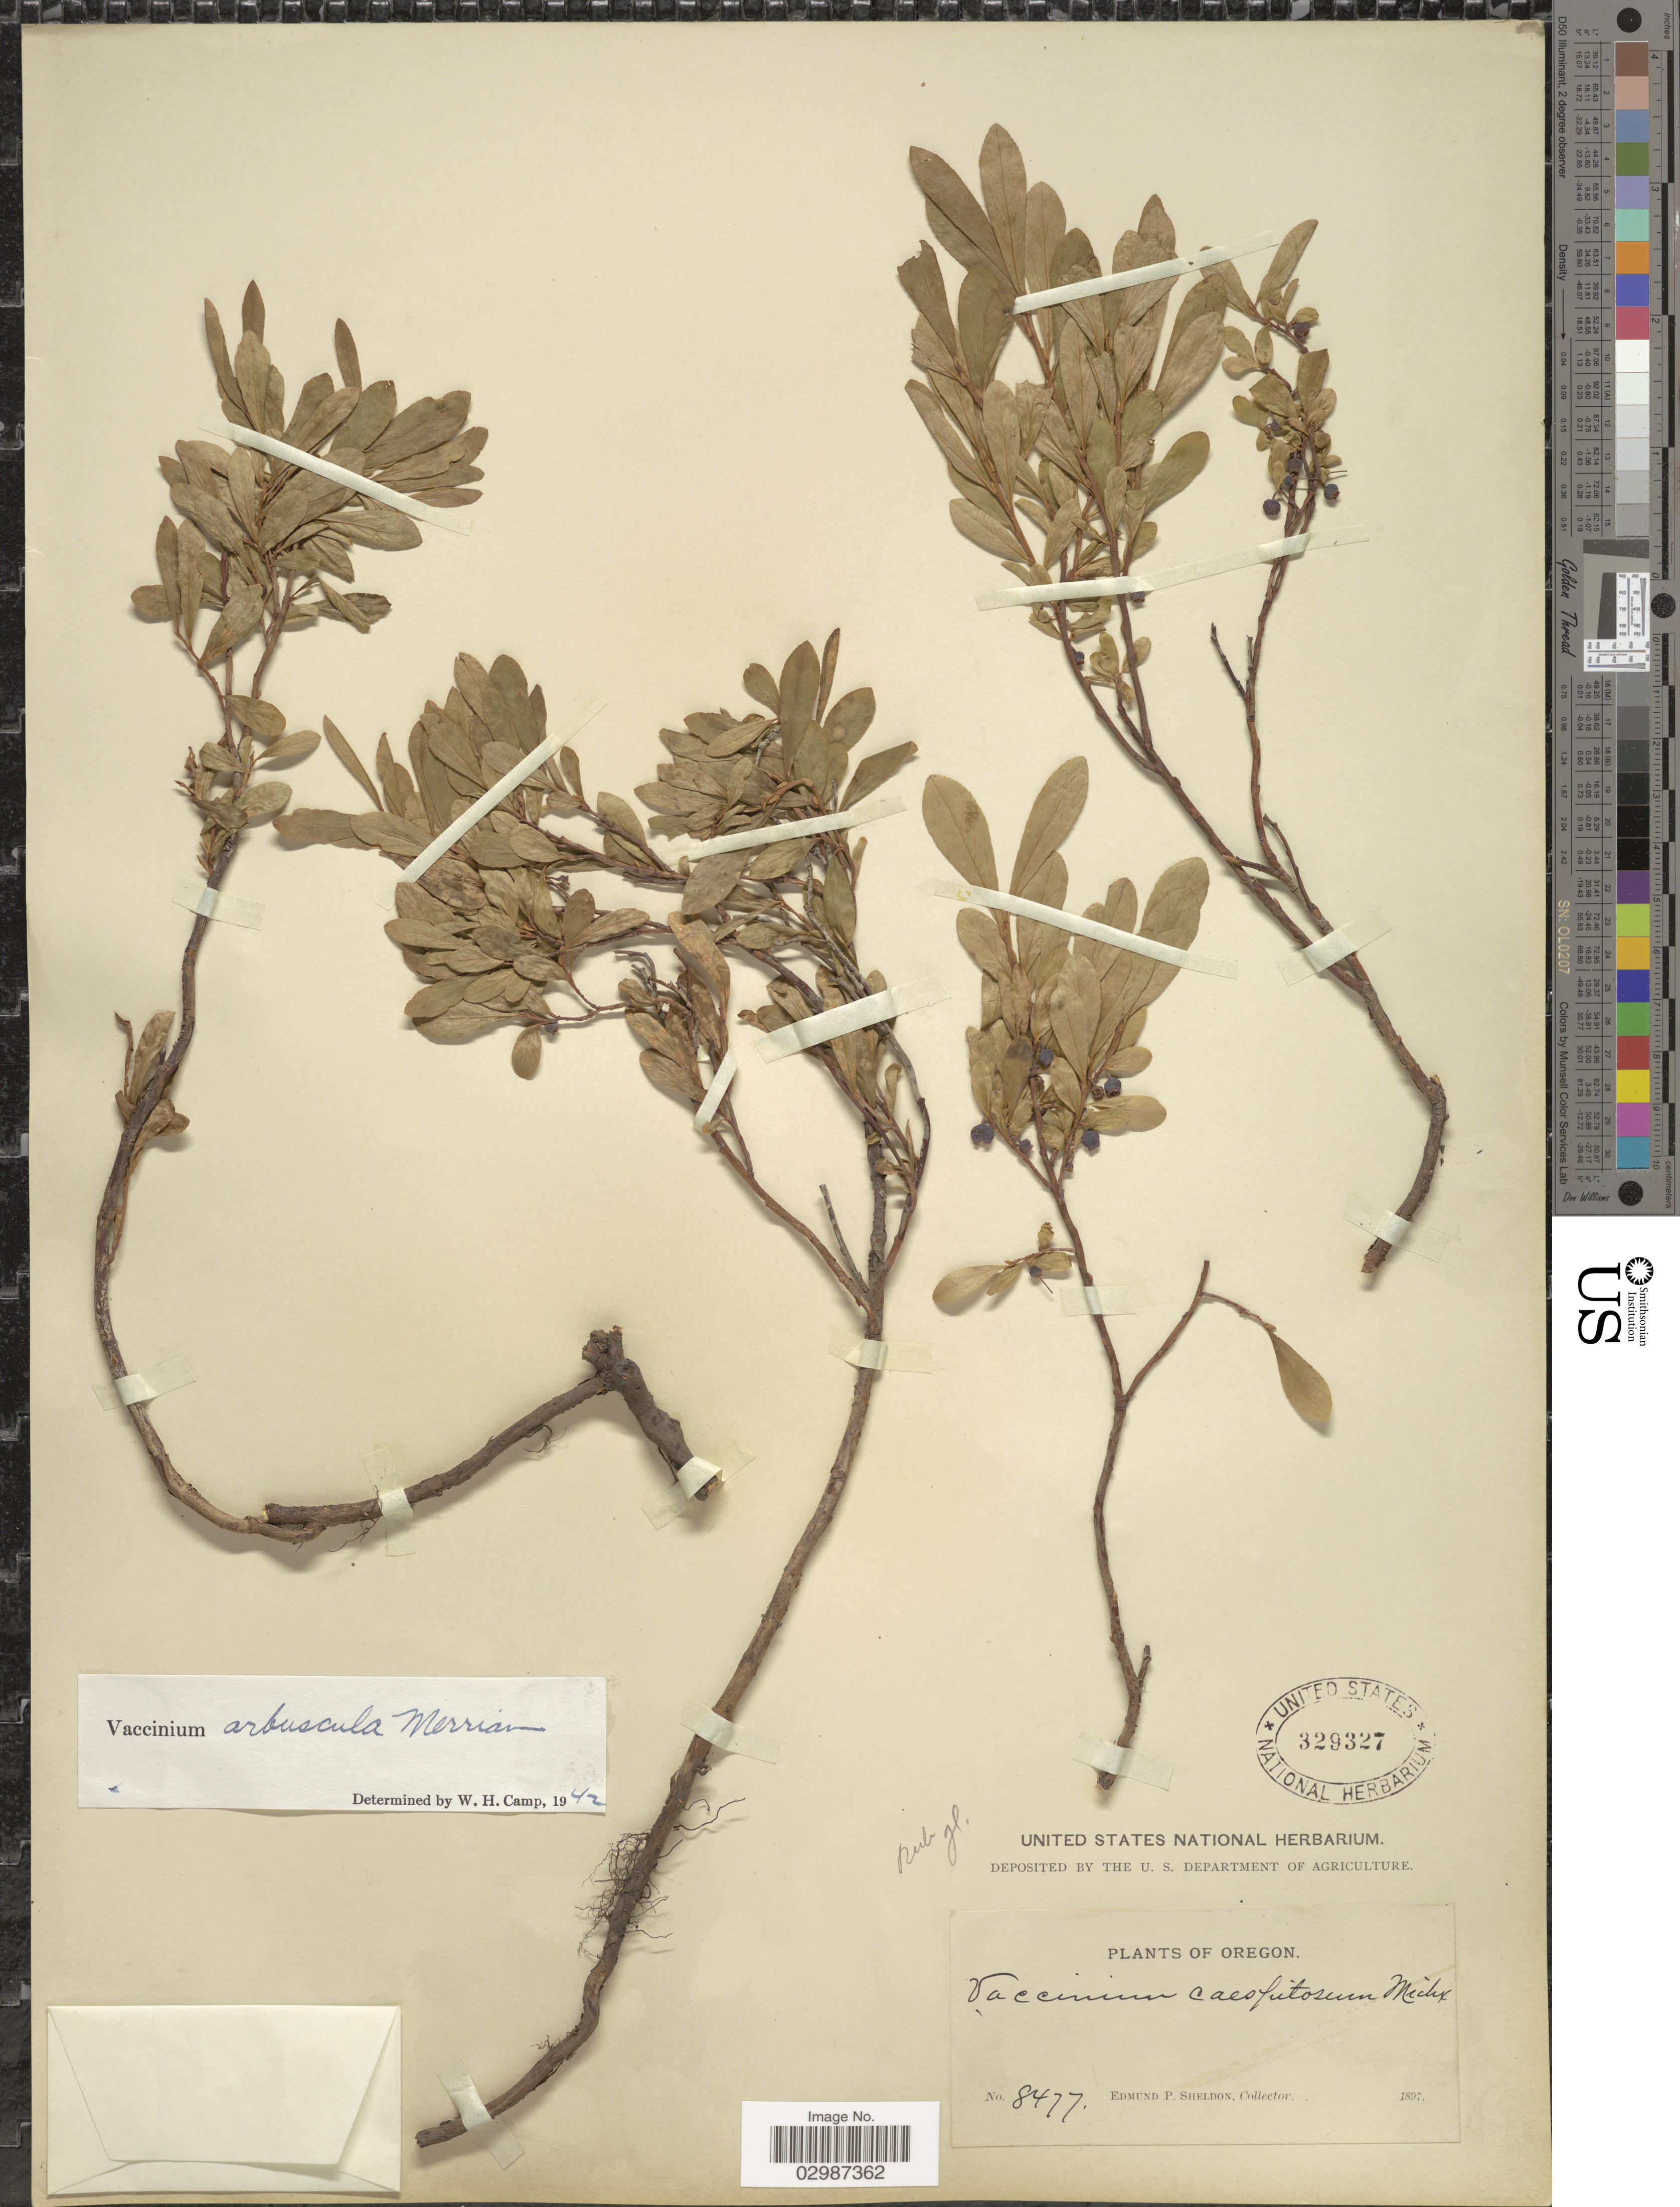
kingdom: Plantae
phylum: Tracheophyta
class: Magnoliopsida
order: Ericales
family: Ericaceae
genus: Vaccinium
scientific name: Vaccinium arbuscula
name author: (A. Gray) Merriam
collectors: E. P. Sheldon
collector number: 8477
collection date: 1897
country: United States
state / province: Oregon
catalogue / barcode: US 329327